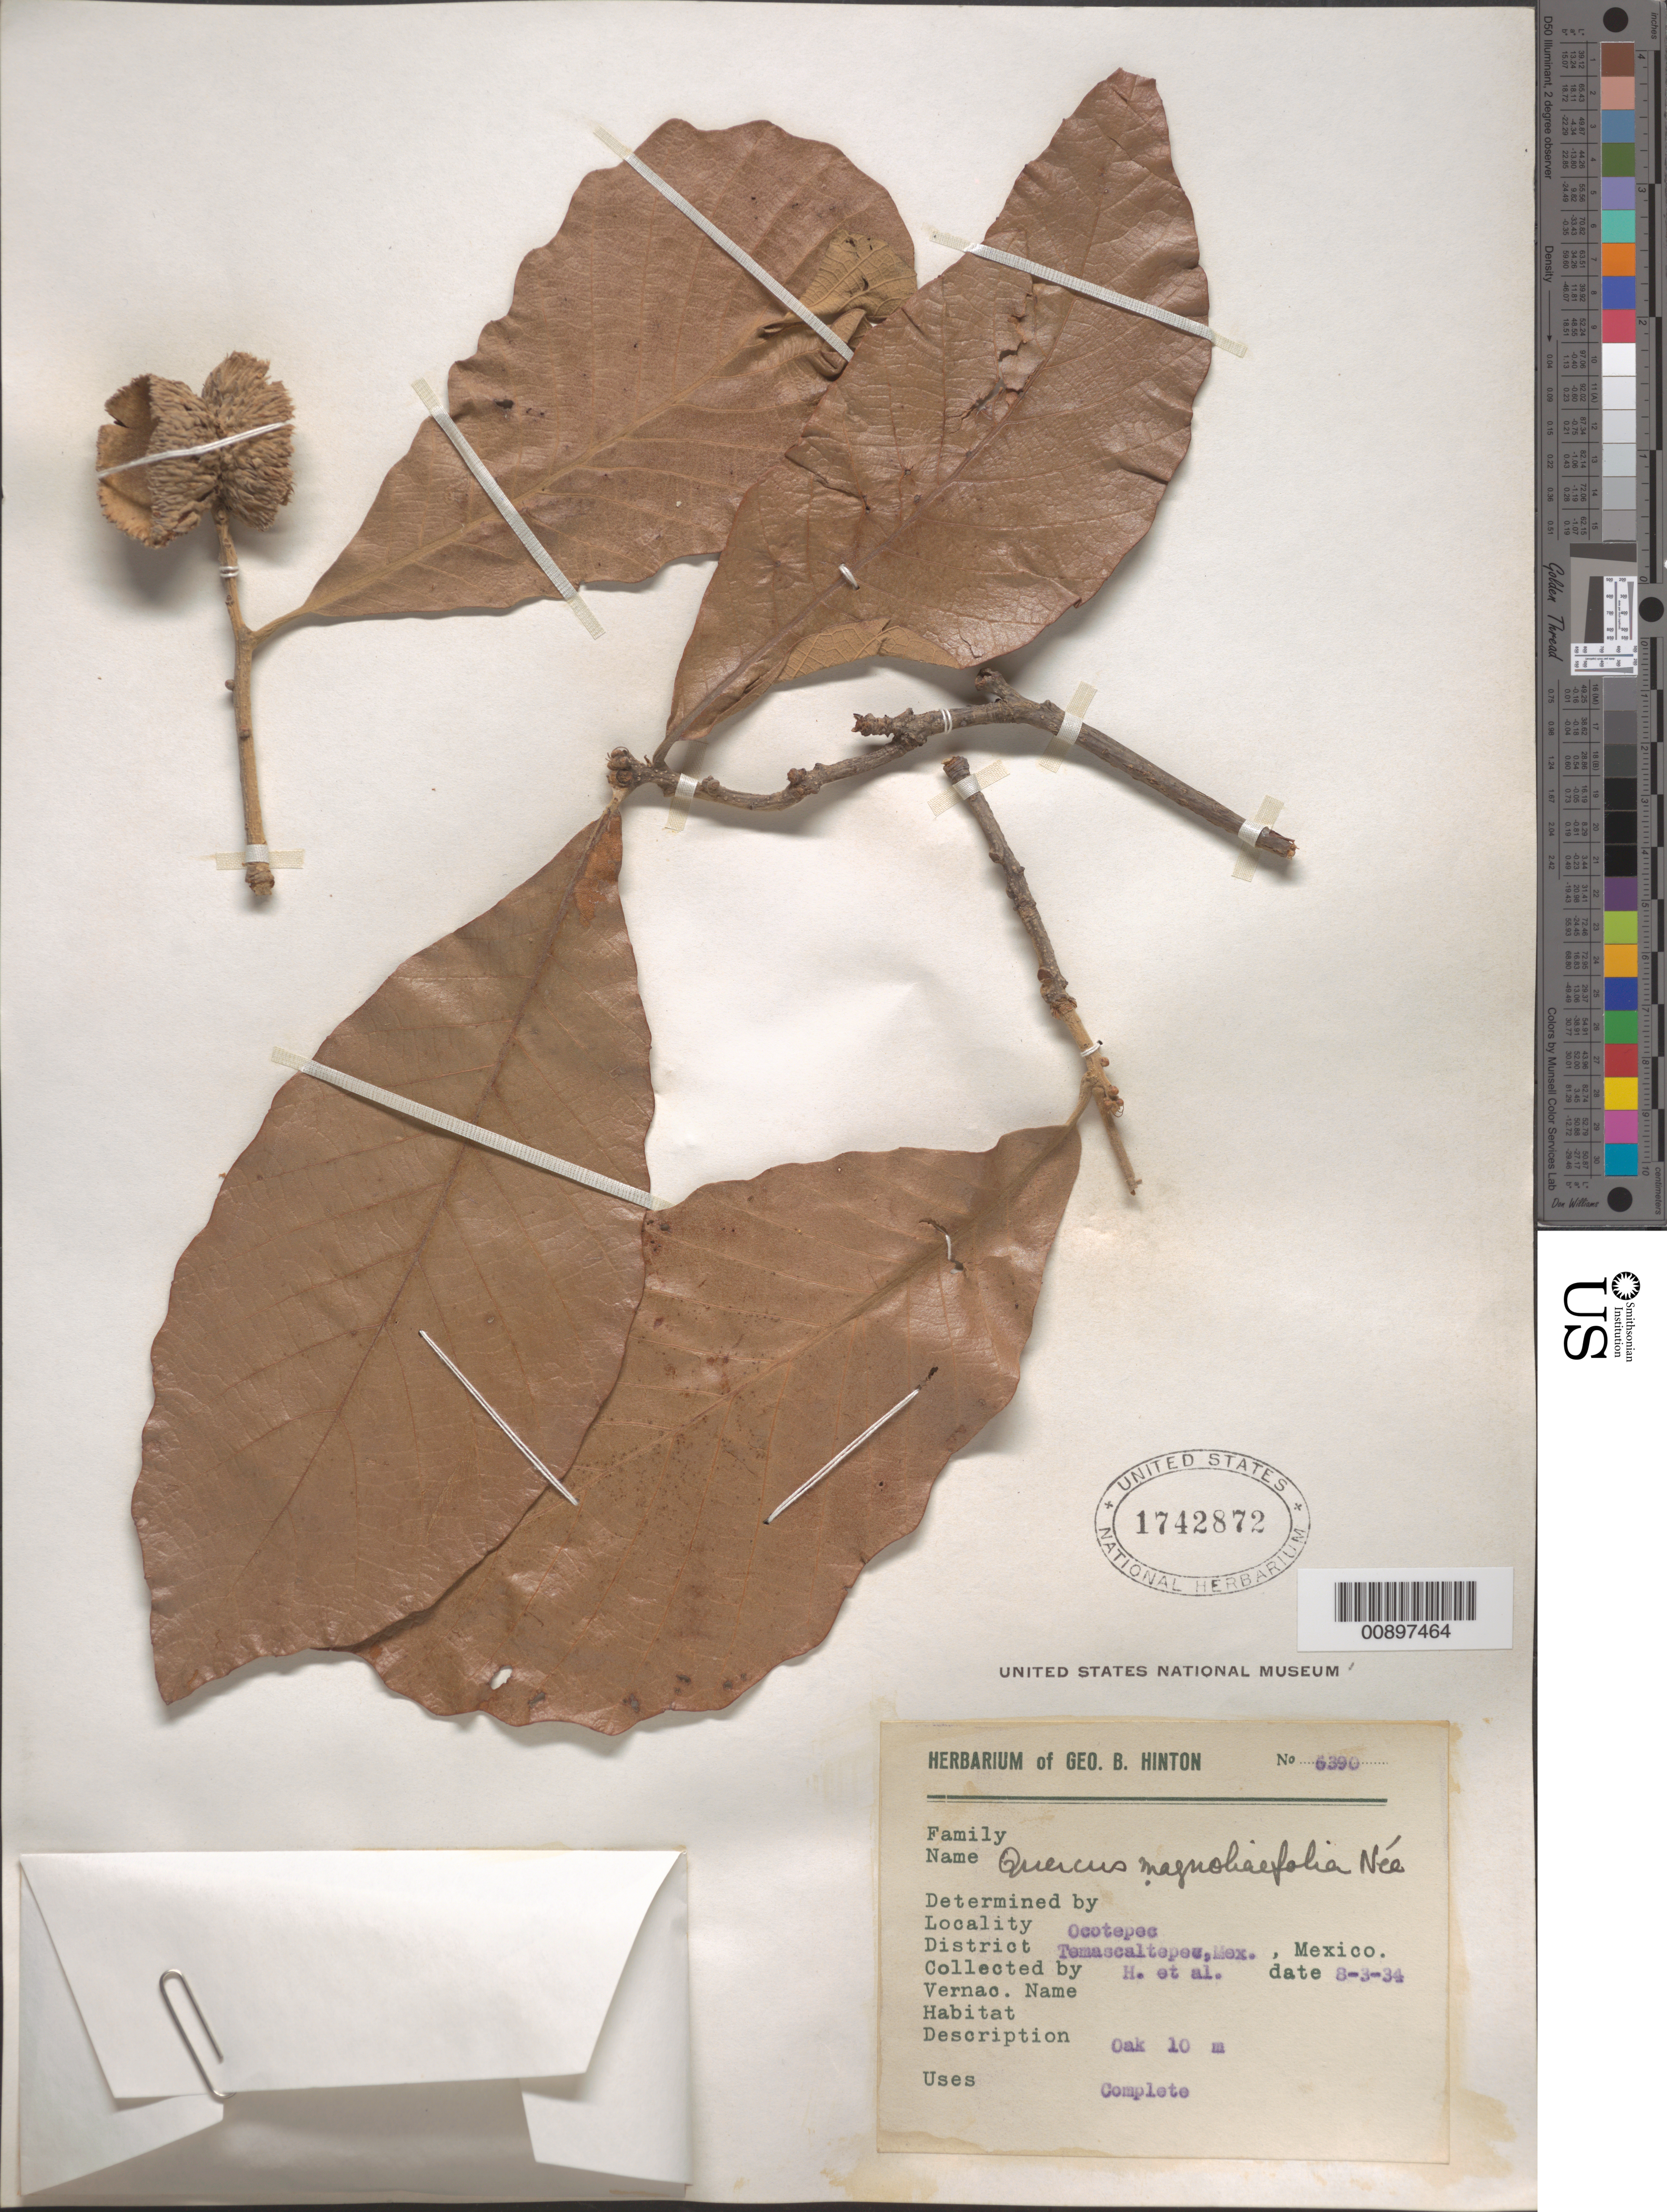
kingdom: Plantae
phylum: Tracheophyta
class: Magnoliopsida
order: Fagales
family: Fagaceae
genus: Quercus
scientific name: Quercus magnoliifolia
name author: Née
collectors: G. B. Hinton & et al.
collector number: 6390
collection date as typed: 03 Aug 1934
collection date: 1934-08-03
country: Mexico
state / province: México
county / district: Temascaltepec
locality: Ocotepec, District Temascaltepec, State of Mexico.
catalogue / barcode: US 1742872